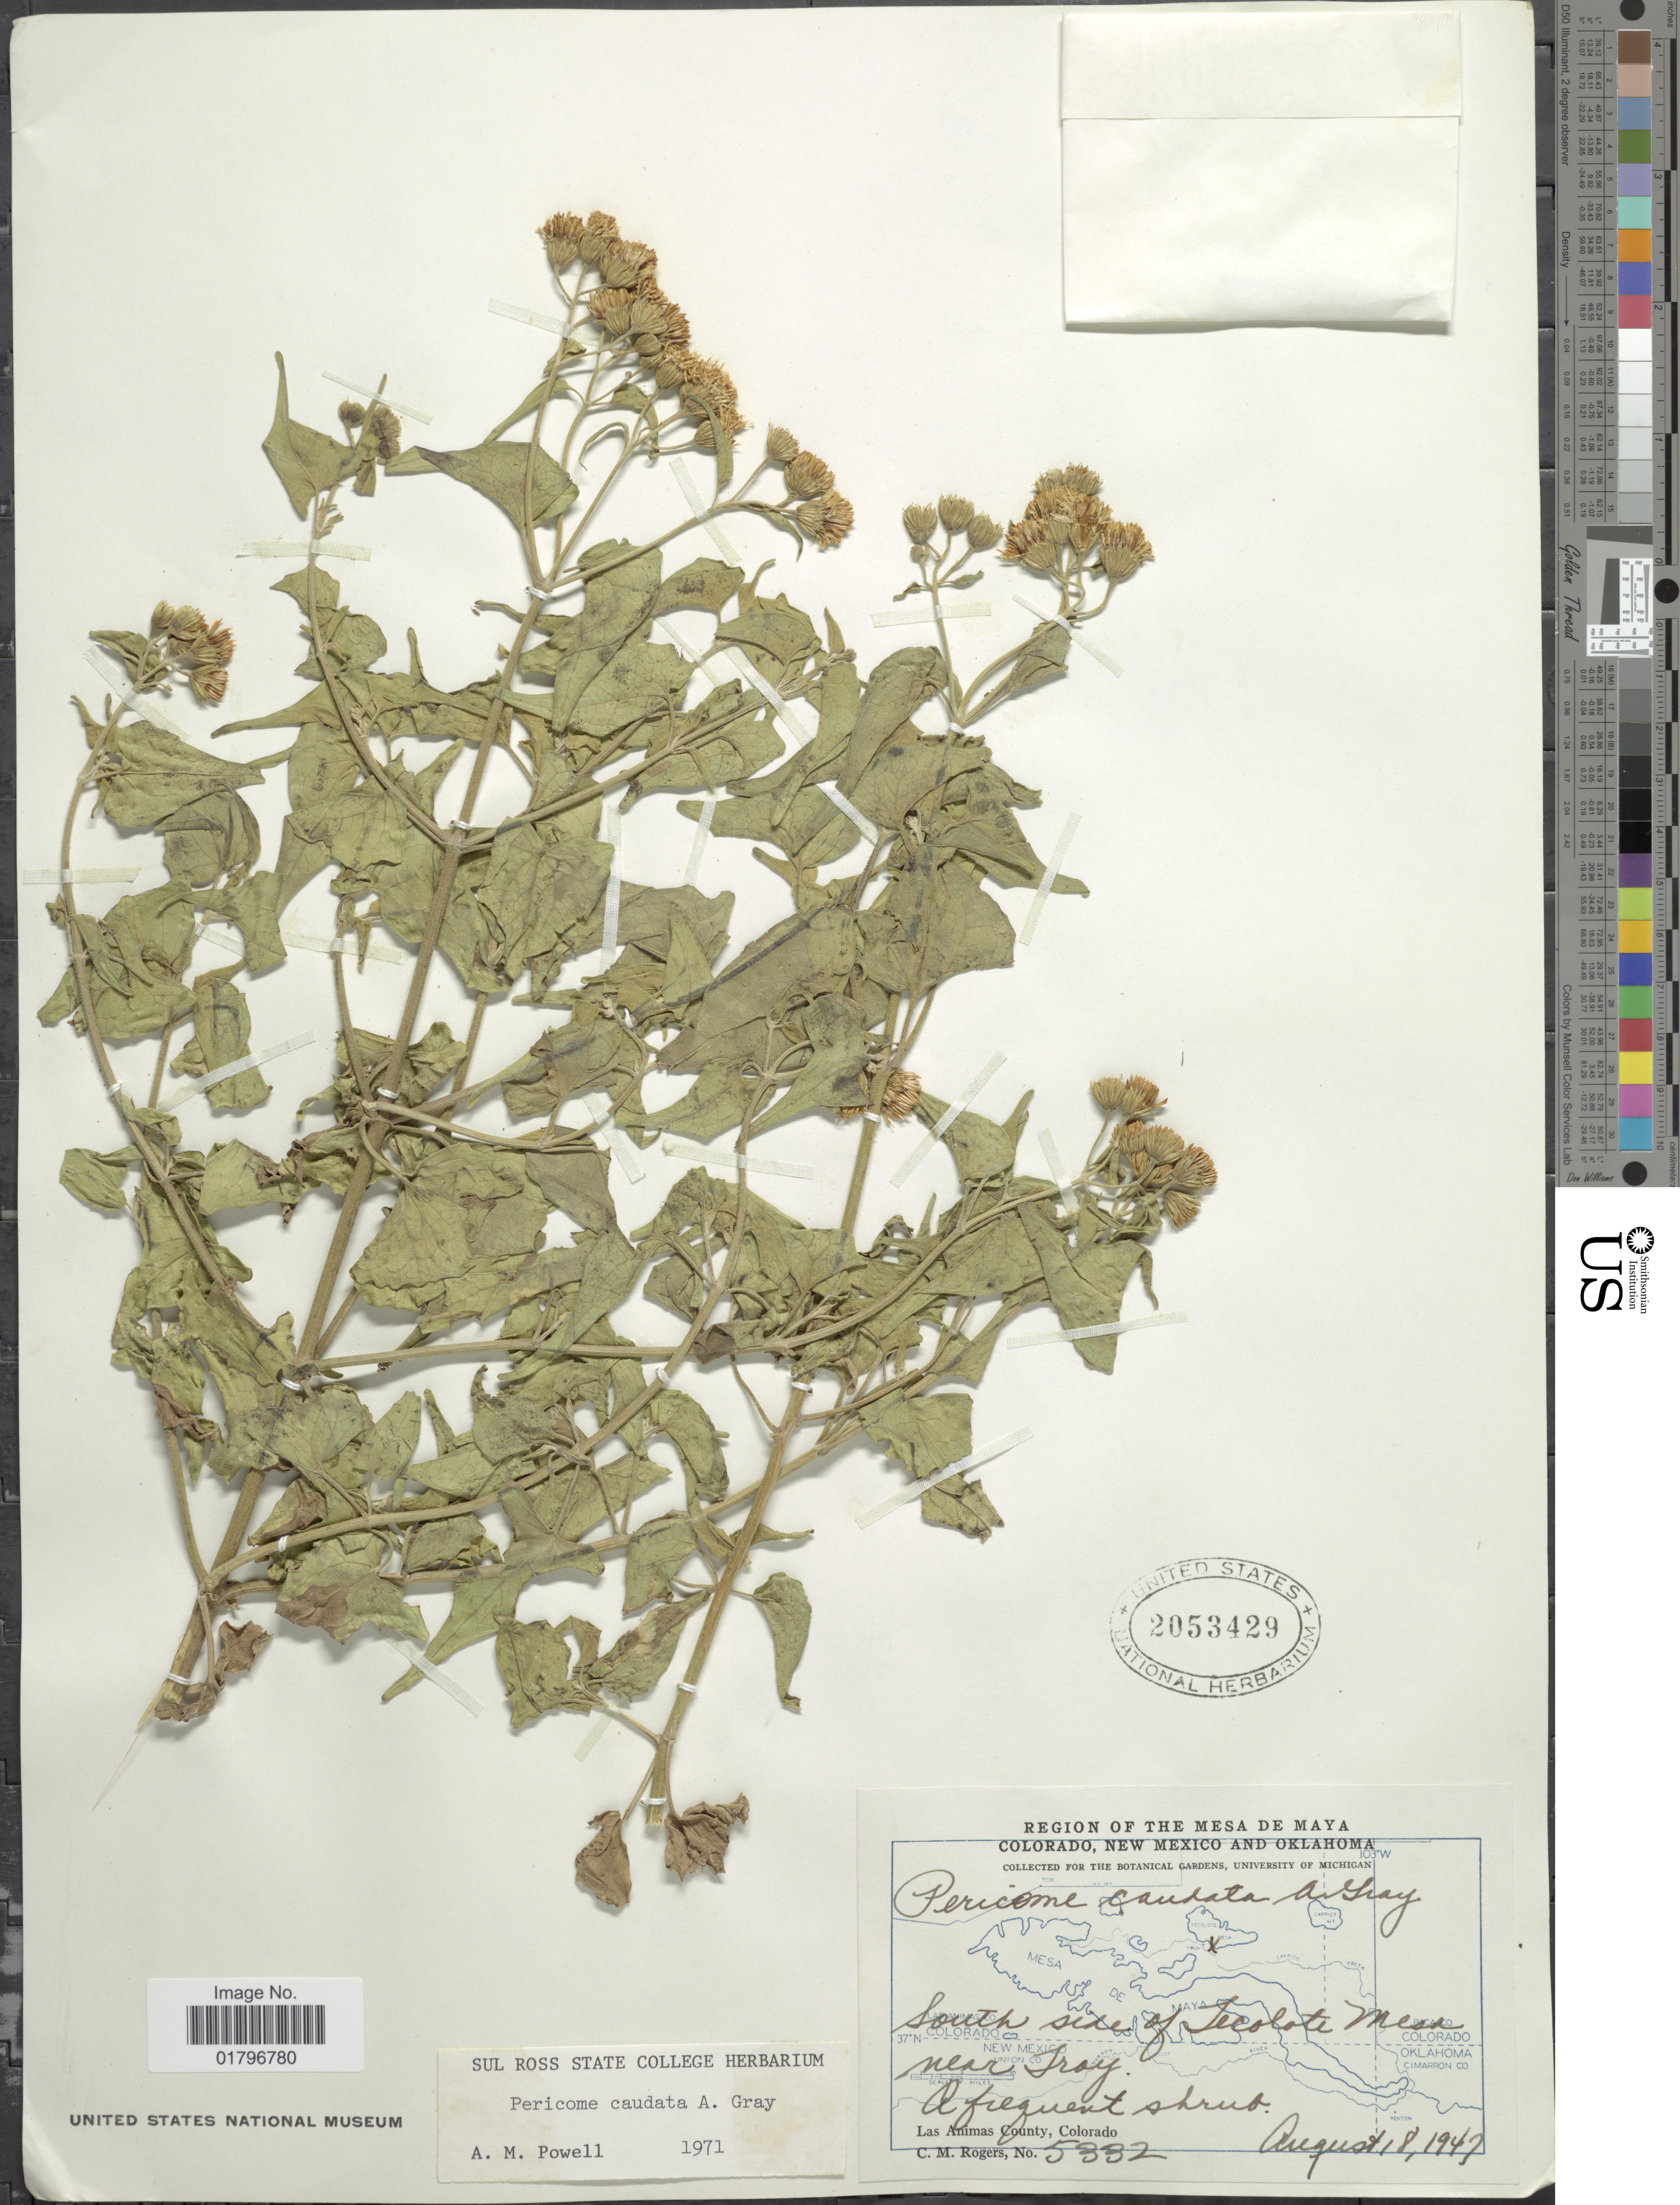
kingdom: Plantae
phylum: Tracheophyta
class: Magnoliopsida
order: Asterales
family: Asteraceae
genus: Pericome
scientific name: Pericome caudata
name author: A. Gray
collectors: C. M. Rogers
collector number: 5332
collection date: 1947-08-18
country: United States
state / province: Colorado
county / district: Las Animas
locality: South side of Tecolote Mesa near Troy, Las Animas County, Colorado.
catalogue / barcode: US 2053429